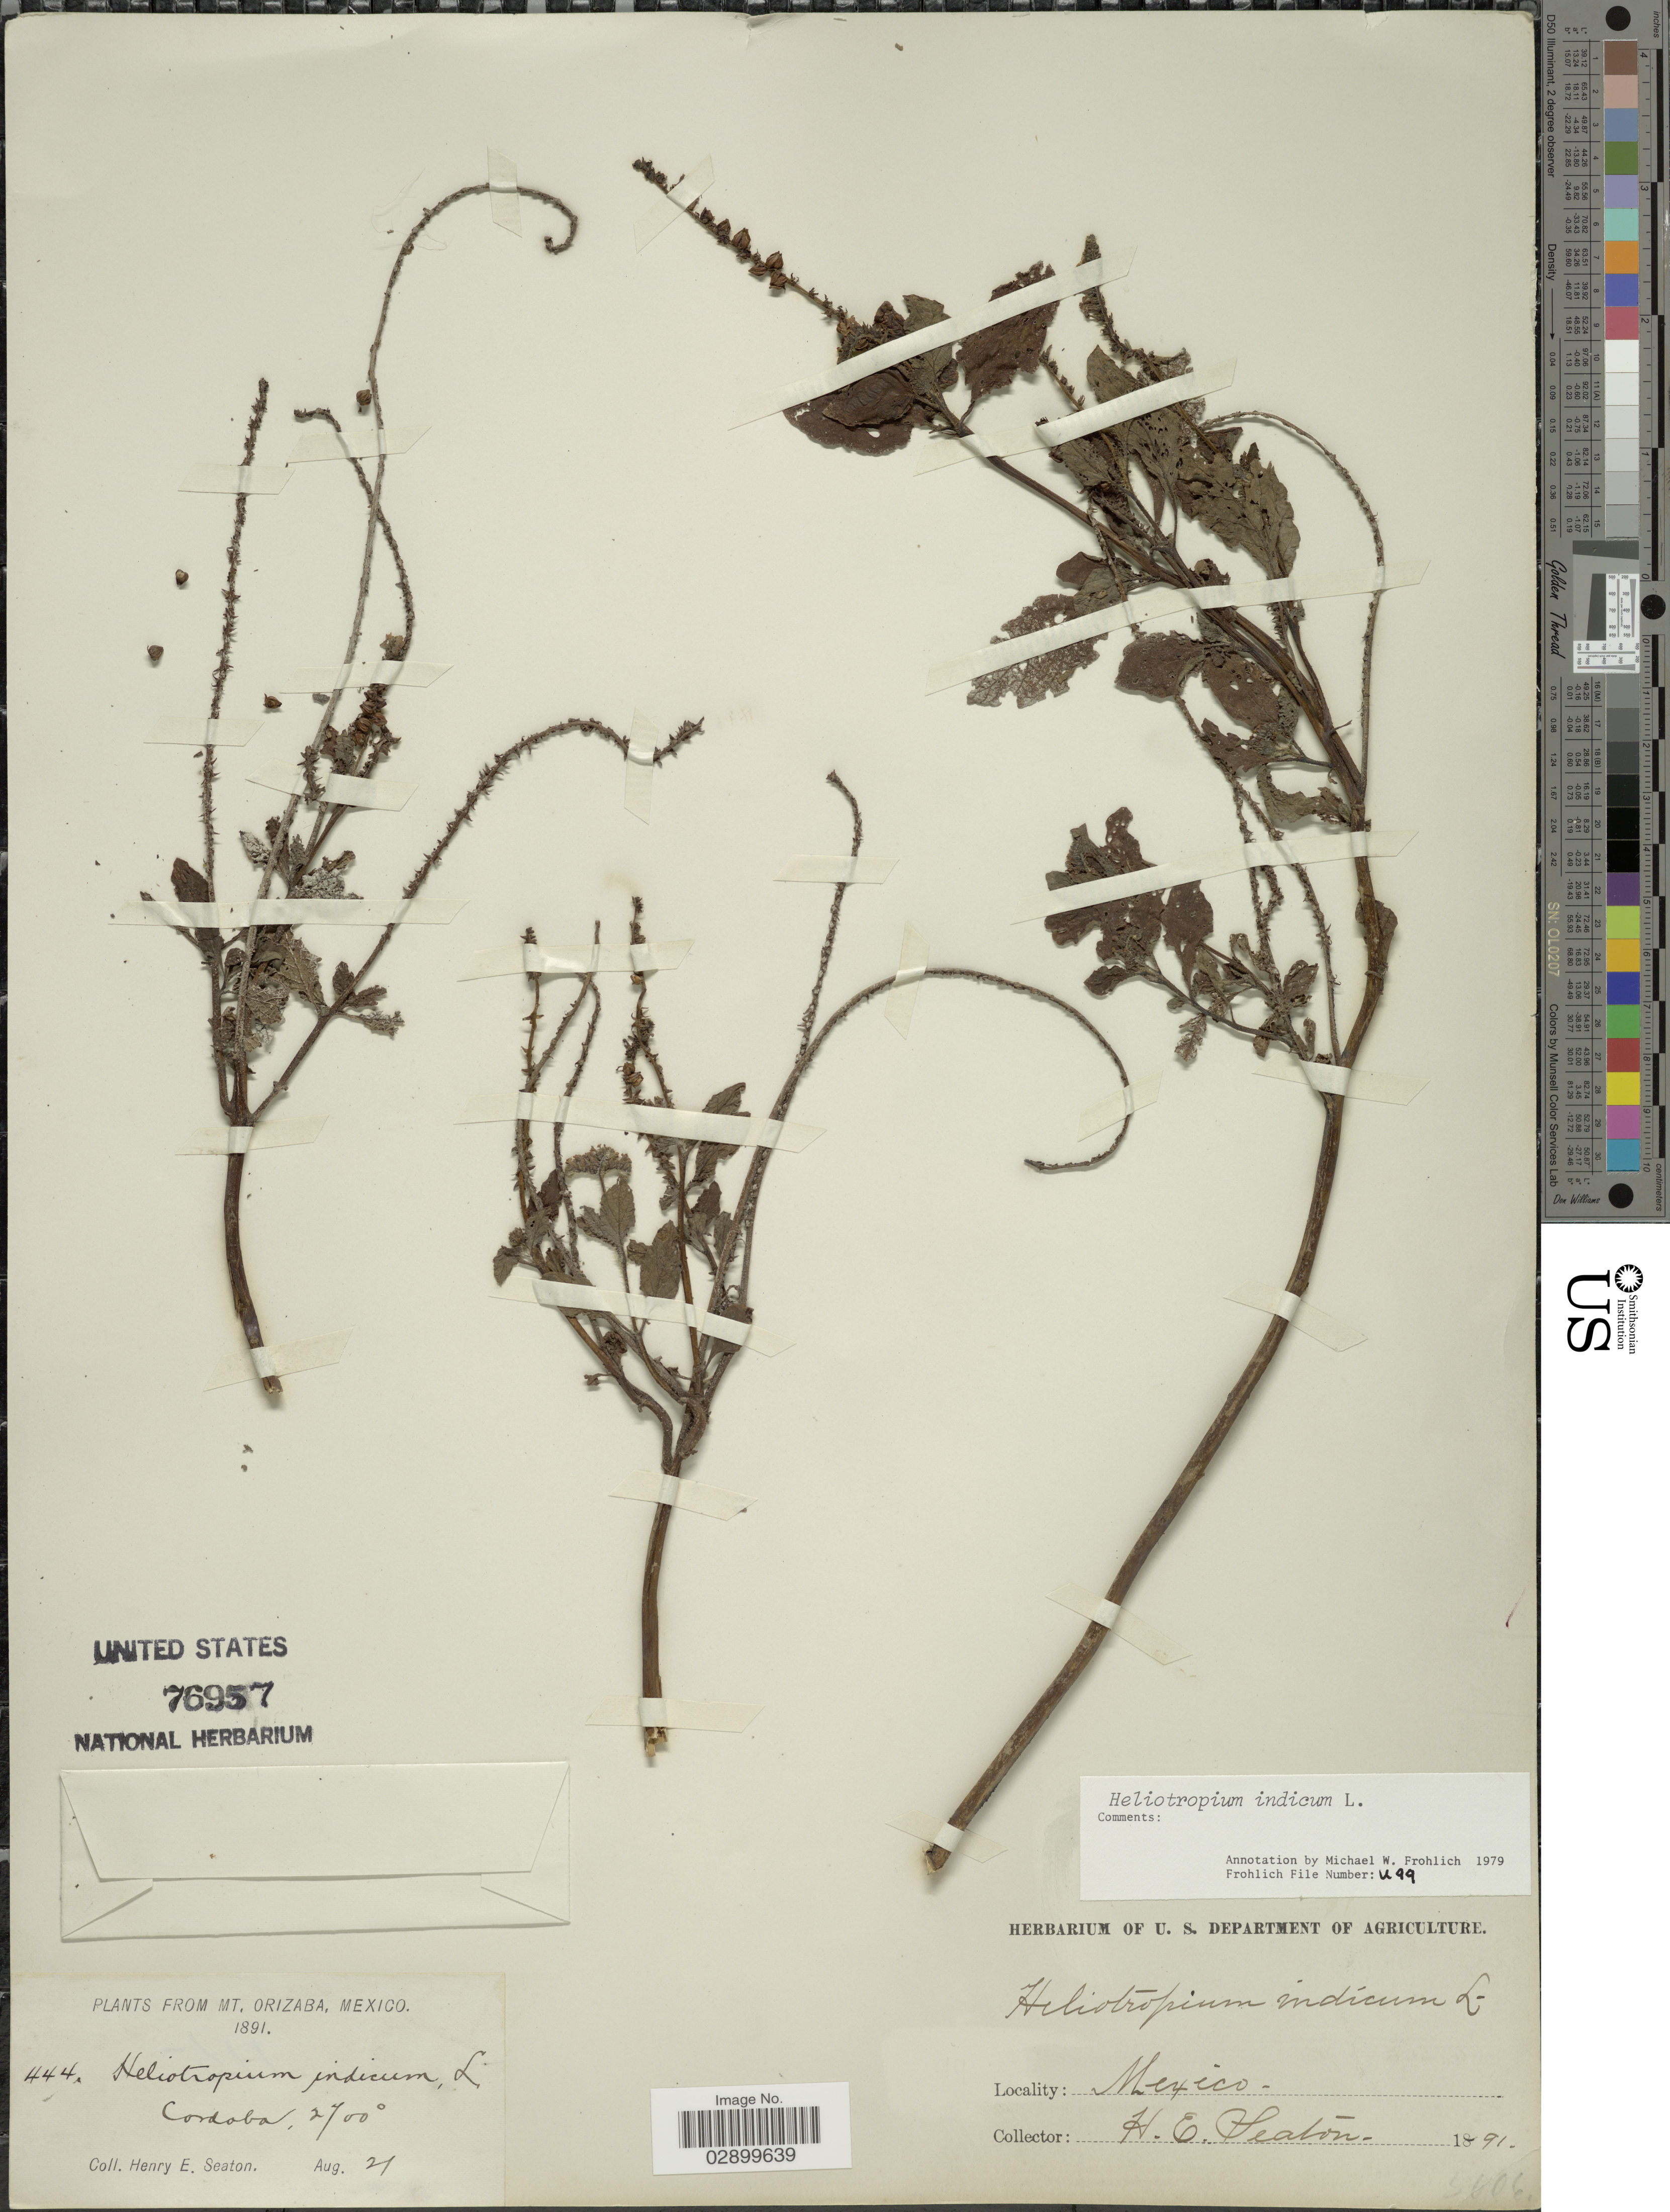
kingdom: Plantae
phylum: Tracheophyta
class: Magnoliopsida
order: Boraginales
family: Heliotropiaceae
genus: Heliotropium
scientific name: Heliotropium indicum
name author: L.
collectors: H. E. Seaton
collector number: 444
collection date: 1891-08-21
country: Mexico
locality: Mt. Orizaba, Cordoba.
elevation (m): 823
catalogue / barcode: US 76957